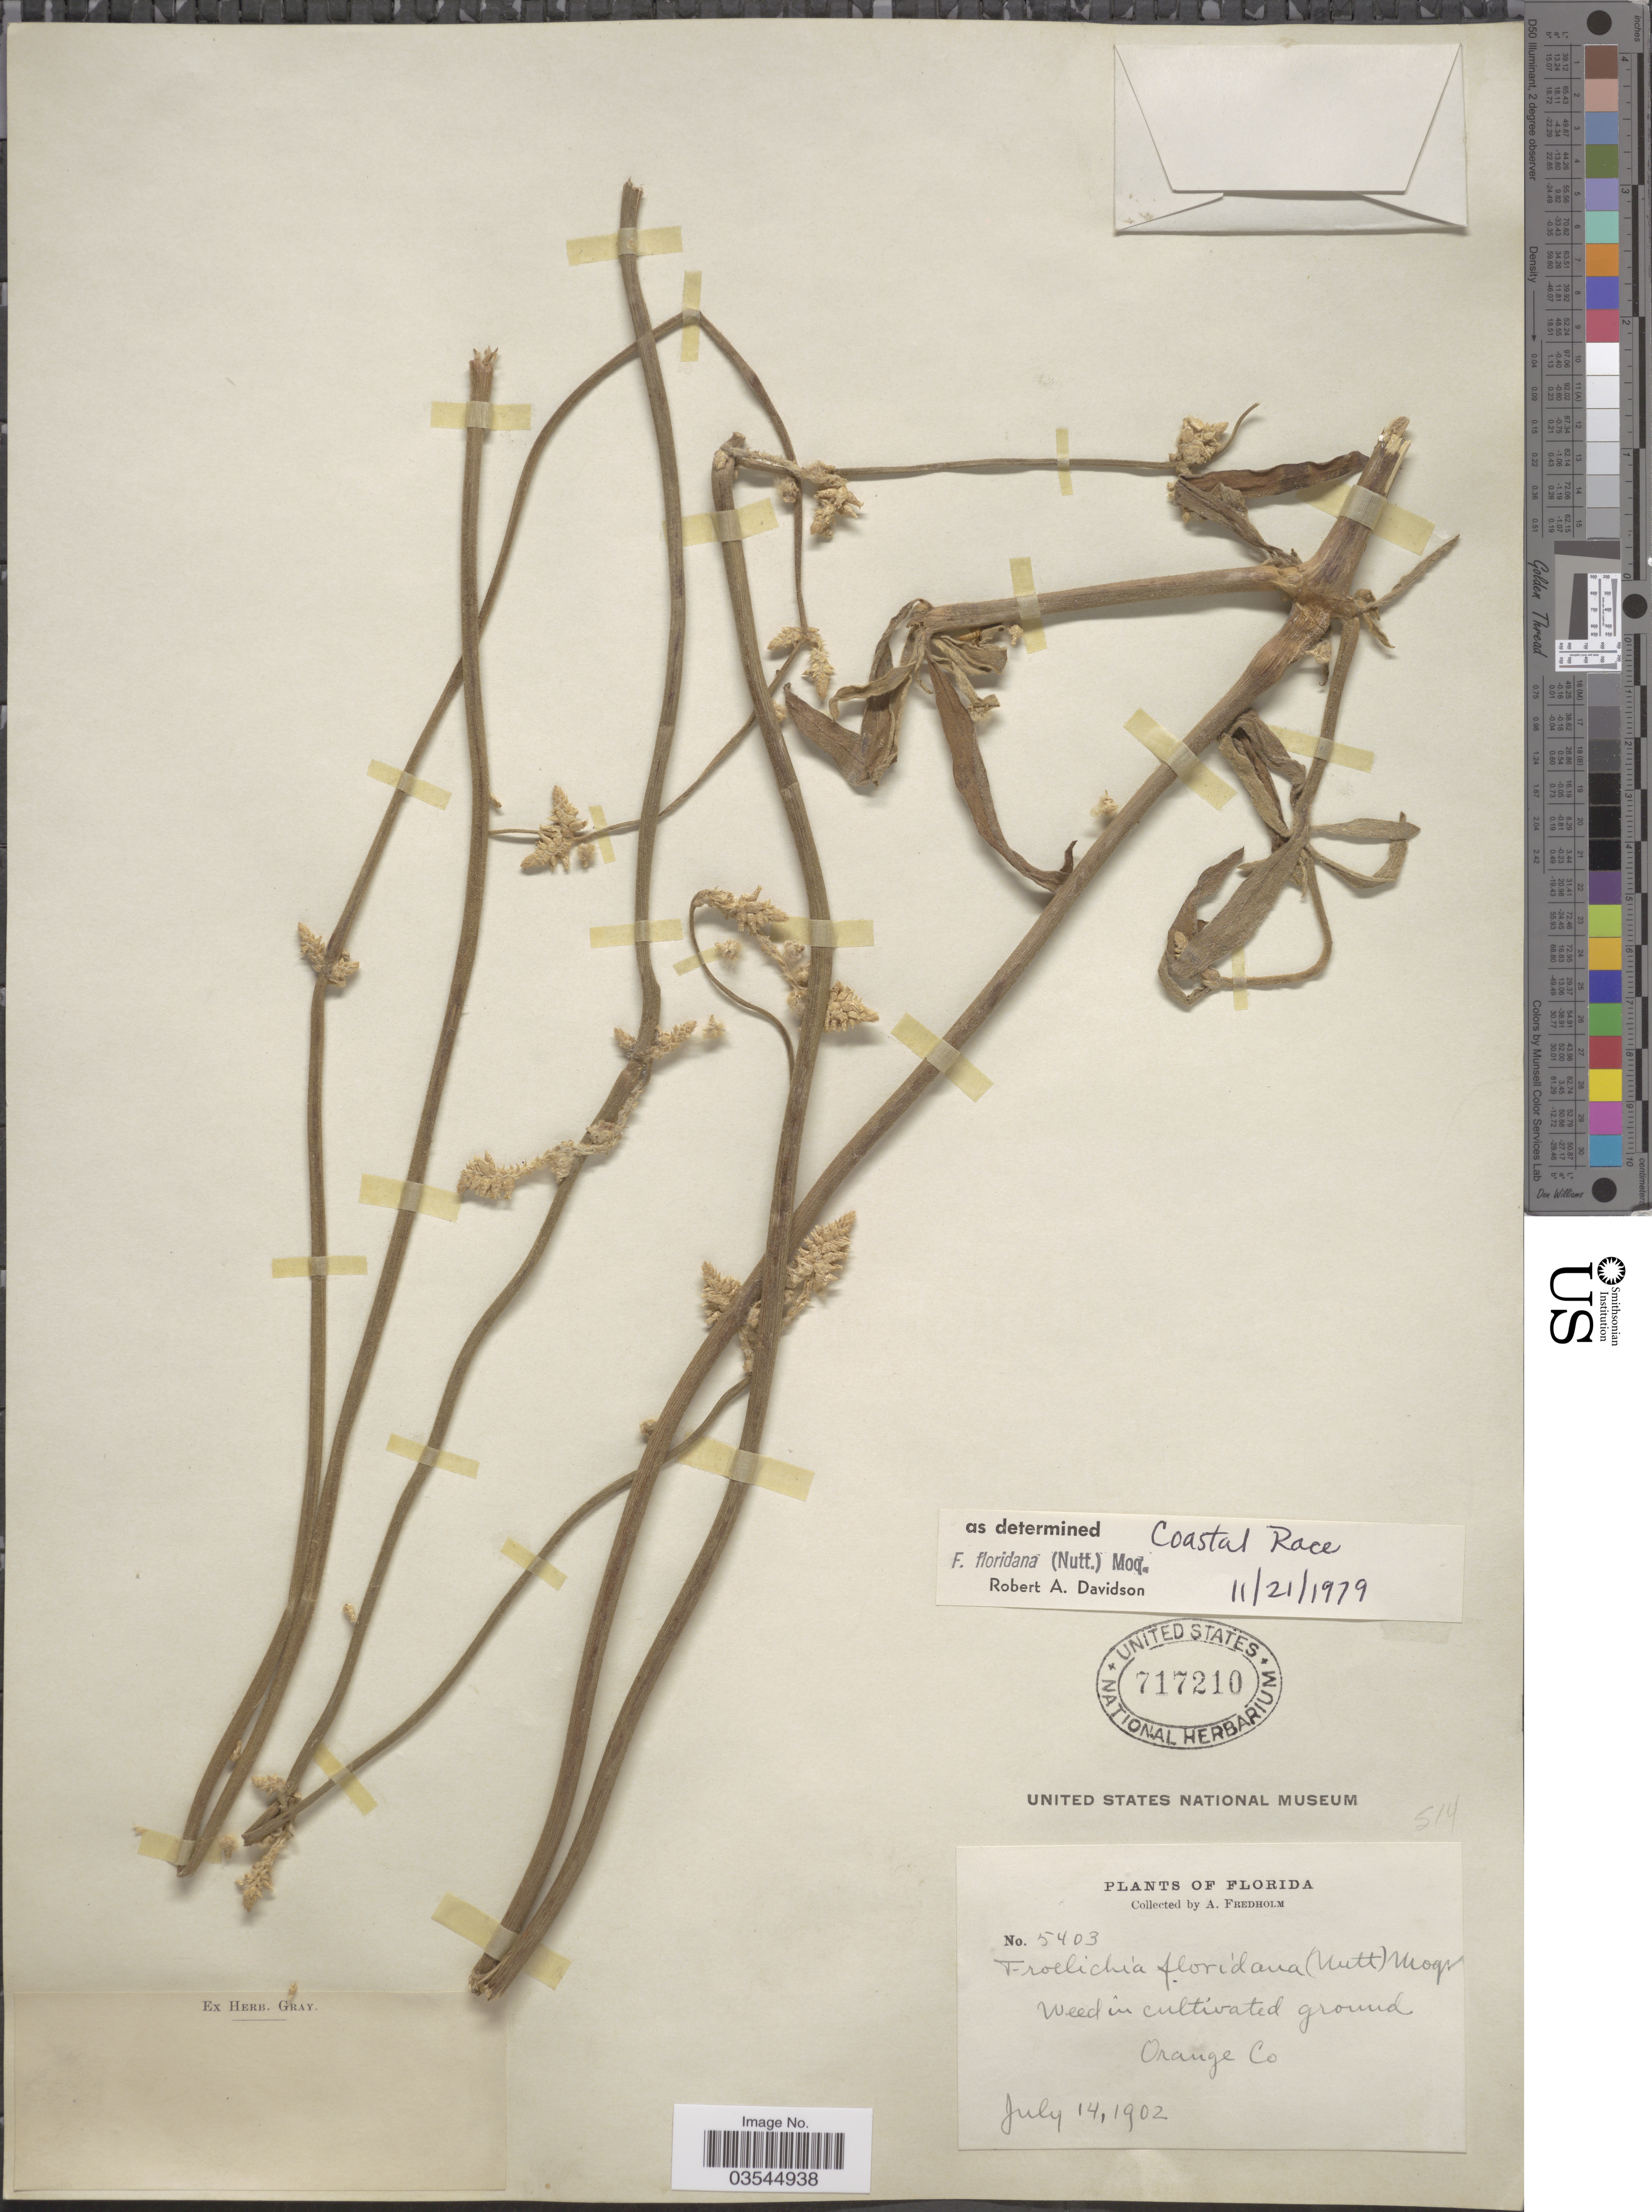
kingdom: Plantae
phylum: Tracheophyta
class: Magnoliopsida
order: Caryophyllales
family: Amaranthaceae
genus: Froelichia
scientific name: Froelichia floridana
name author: (Nutt.) Moq.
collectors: A. Fredholm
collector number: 5403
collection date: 1902-07-14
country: United States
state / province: Florida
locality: Orange Co.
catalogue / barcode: US 717210